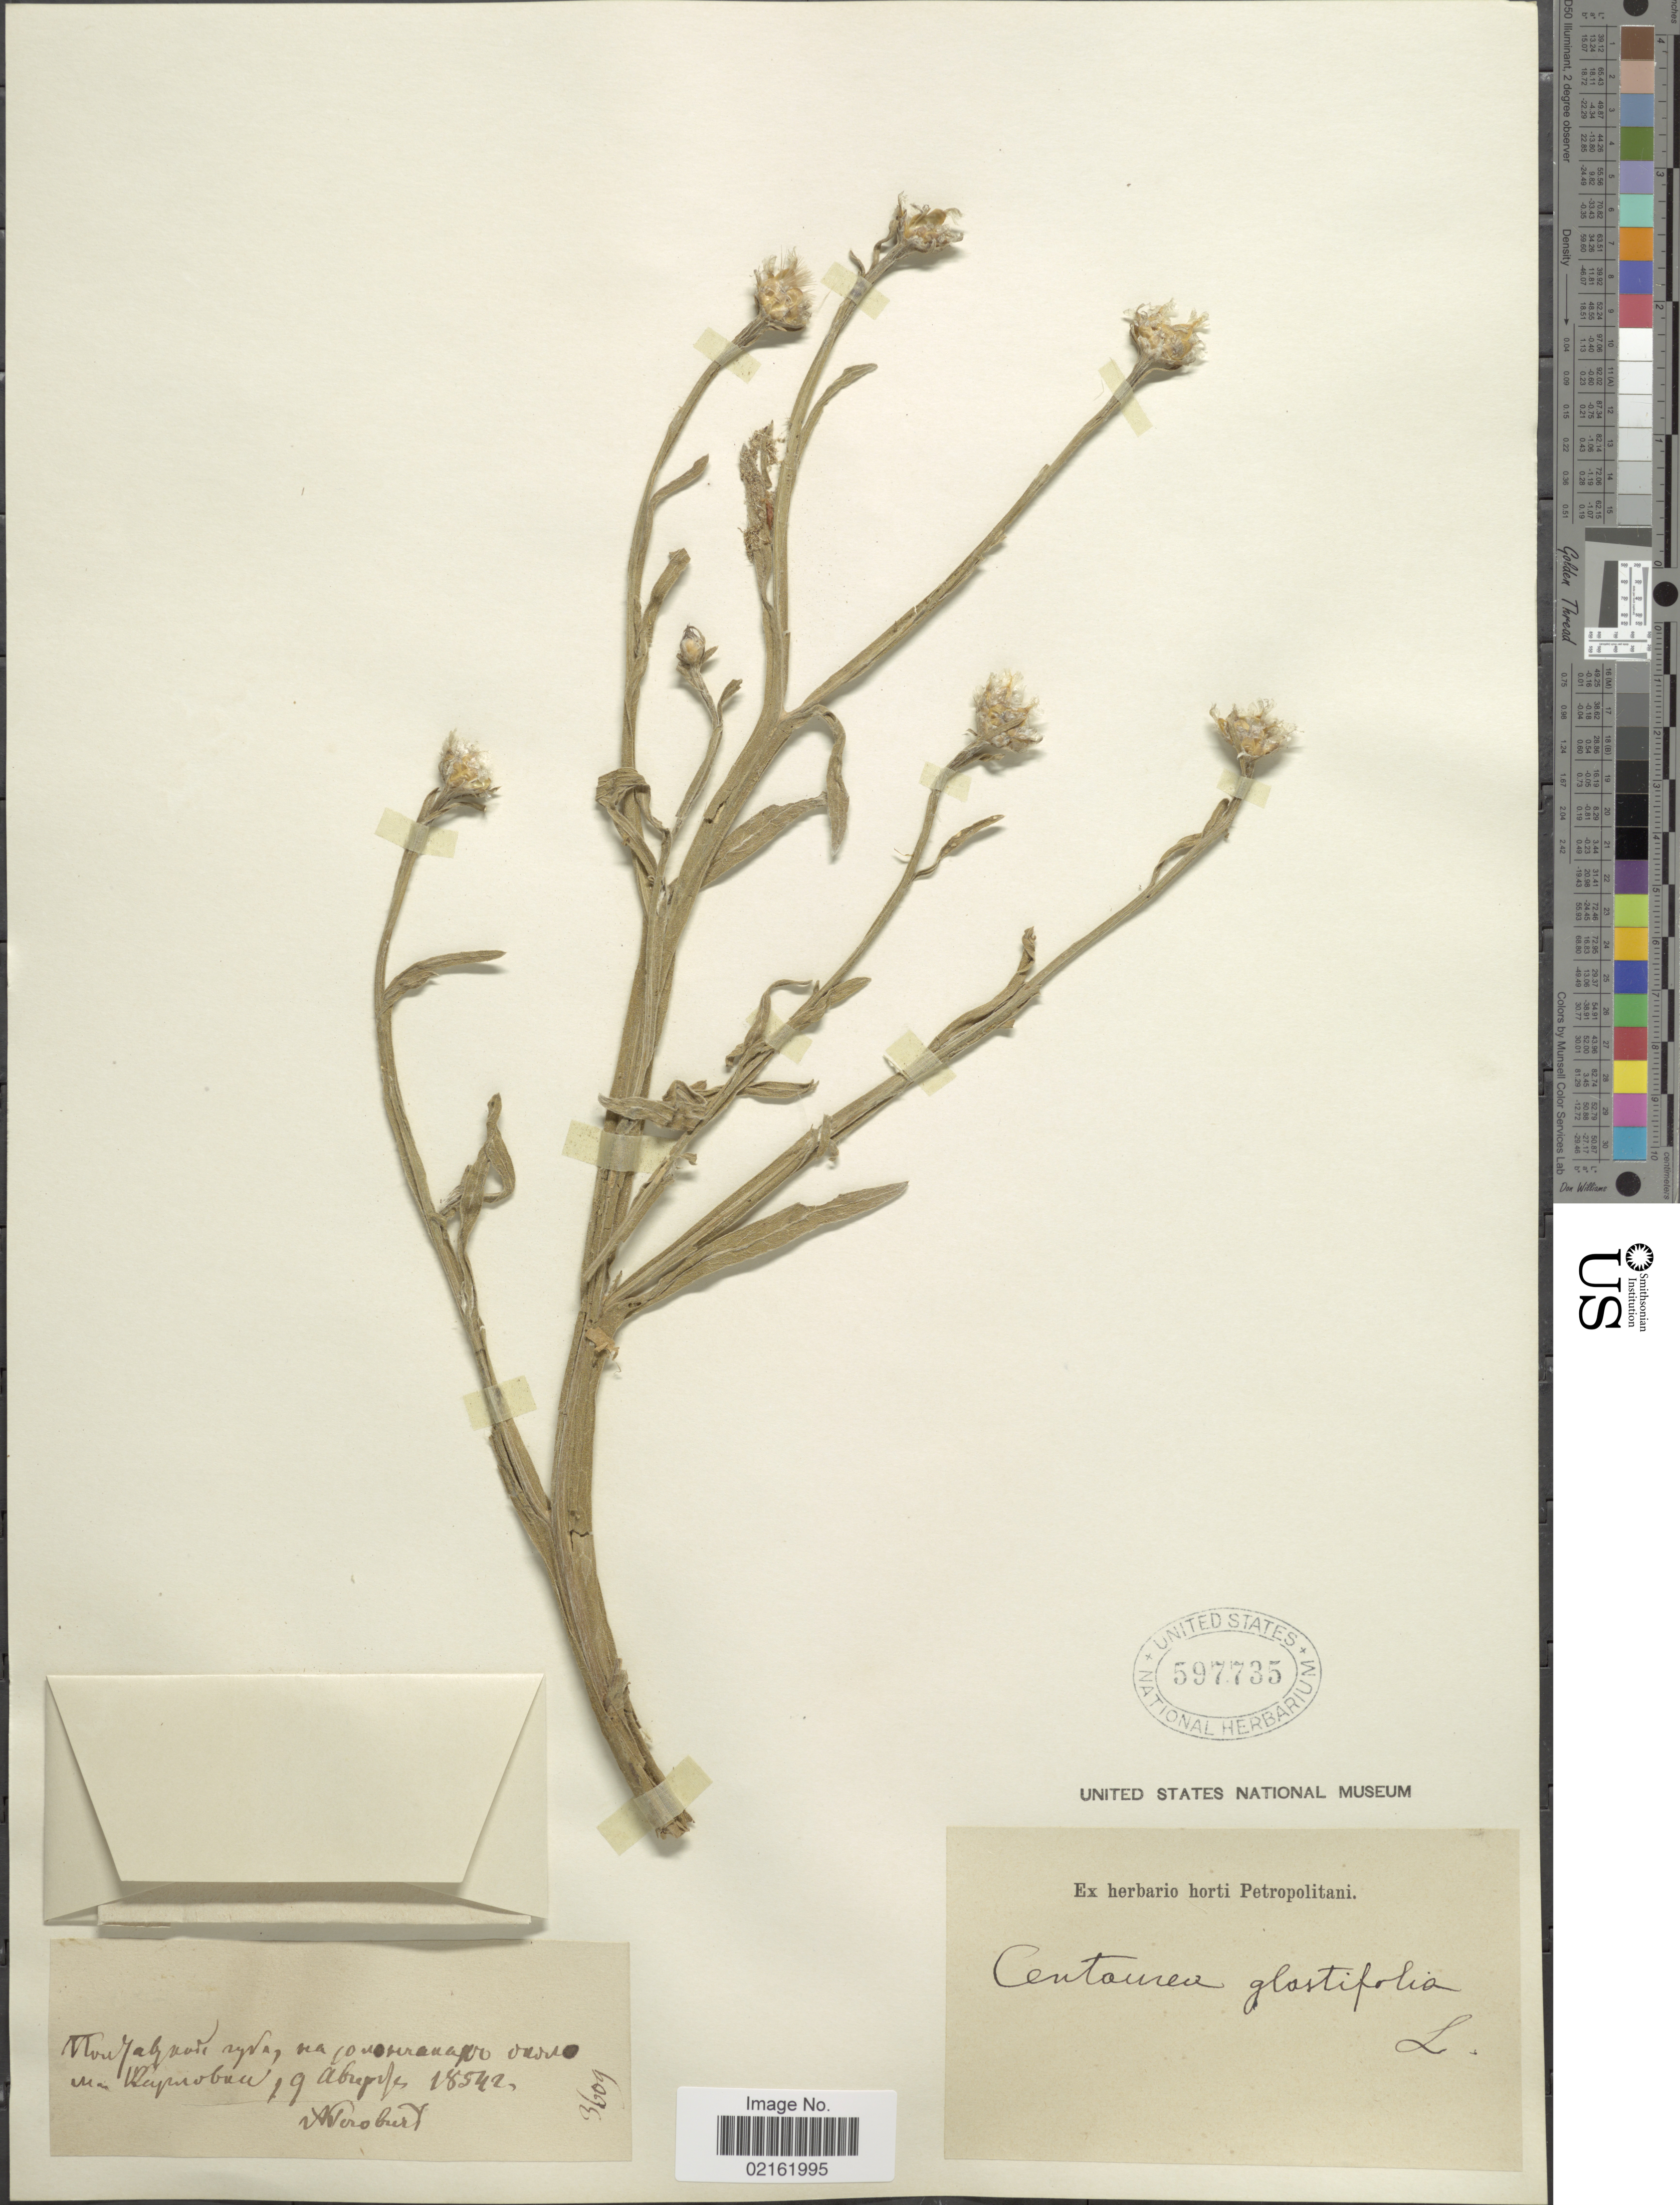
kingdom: Plantae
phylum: Tracheophyta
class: Magnoliopsida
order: Asterales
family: Asteraceae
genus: Centaurea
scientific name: Centaurea glastifolia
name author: L.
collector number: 3609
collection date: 1854-08-19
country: Ukraine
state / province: Poltava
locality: Near Karlivka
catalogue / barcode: US 597735